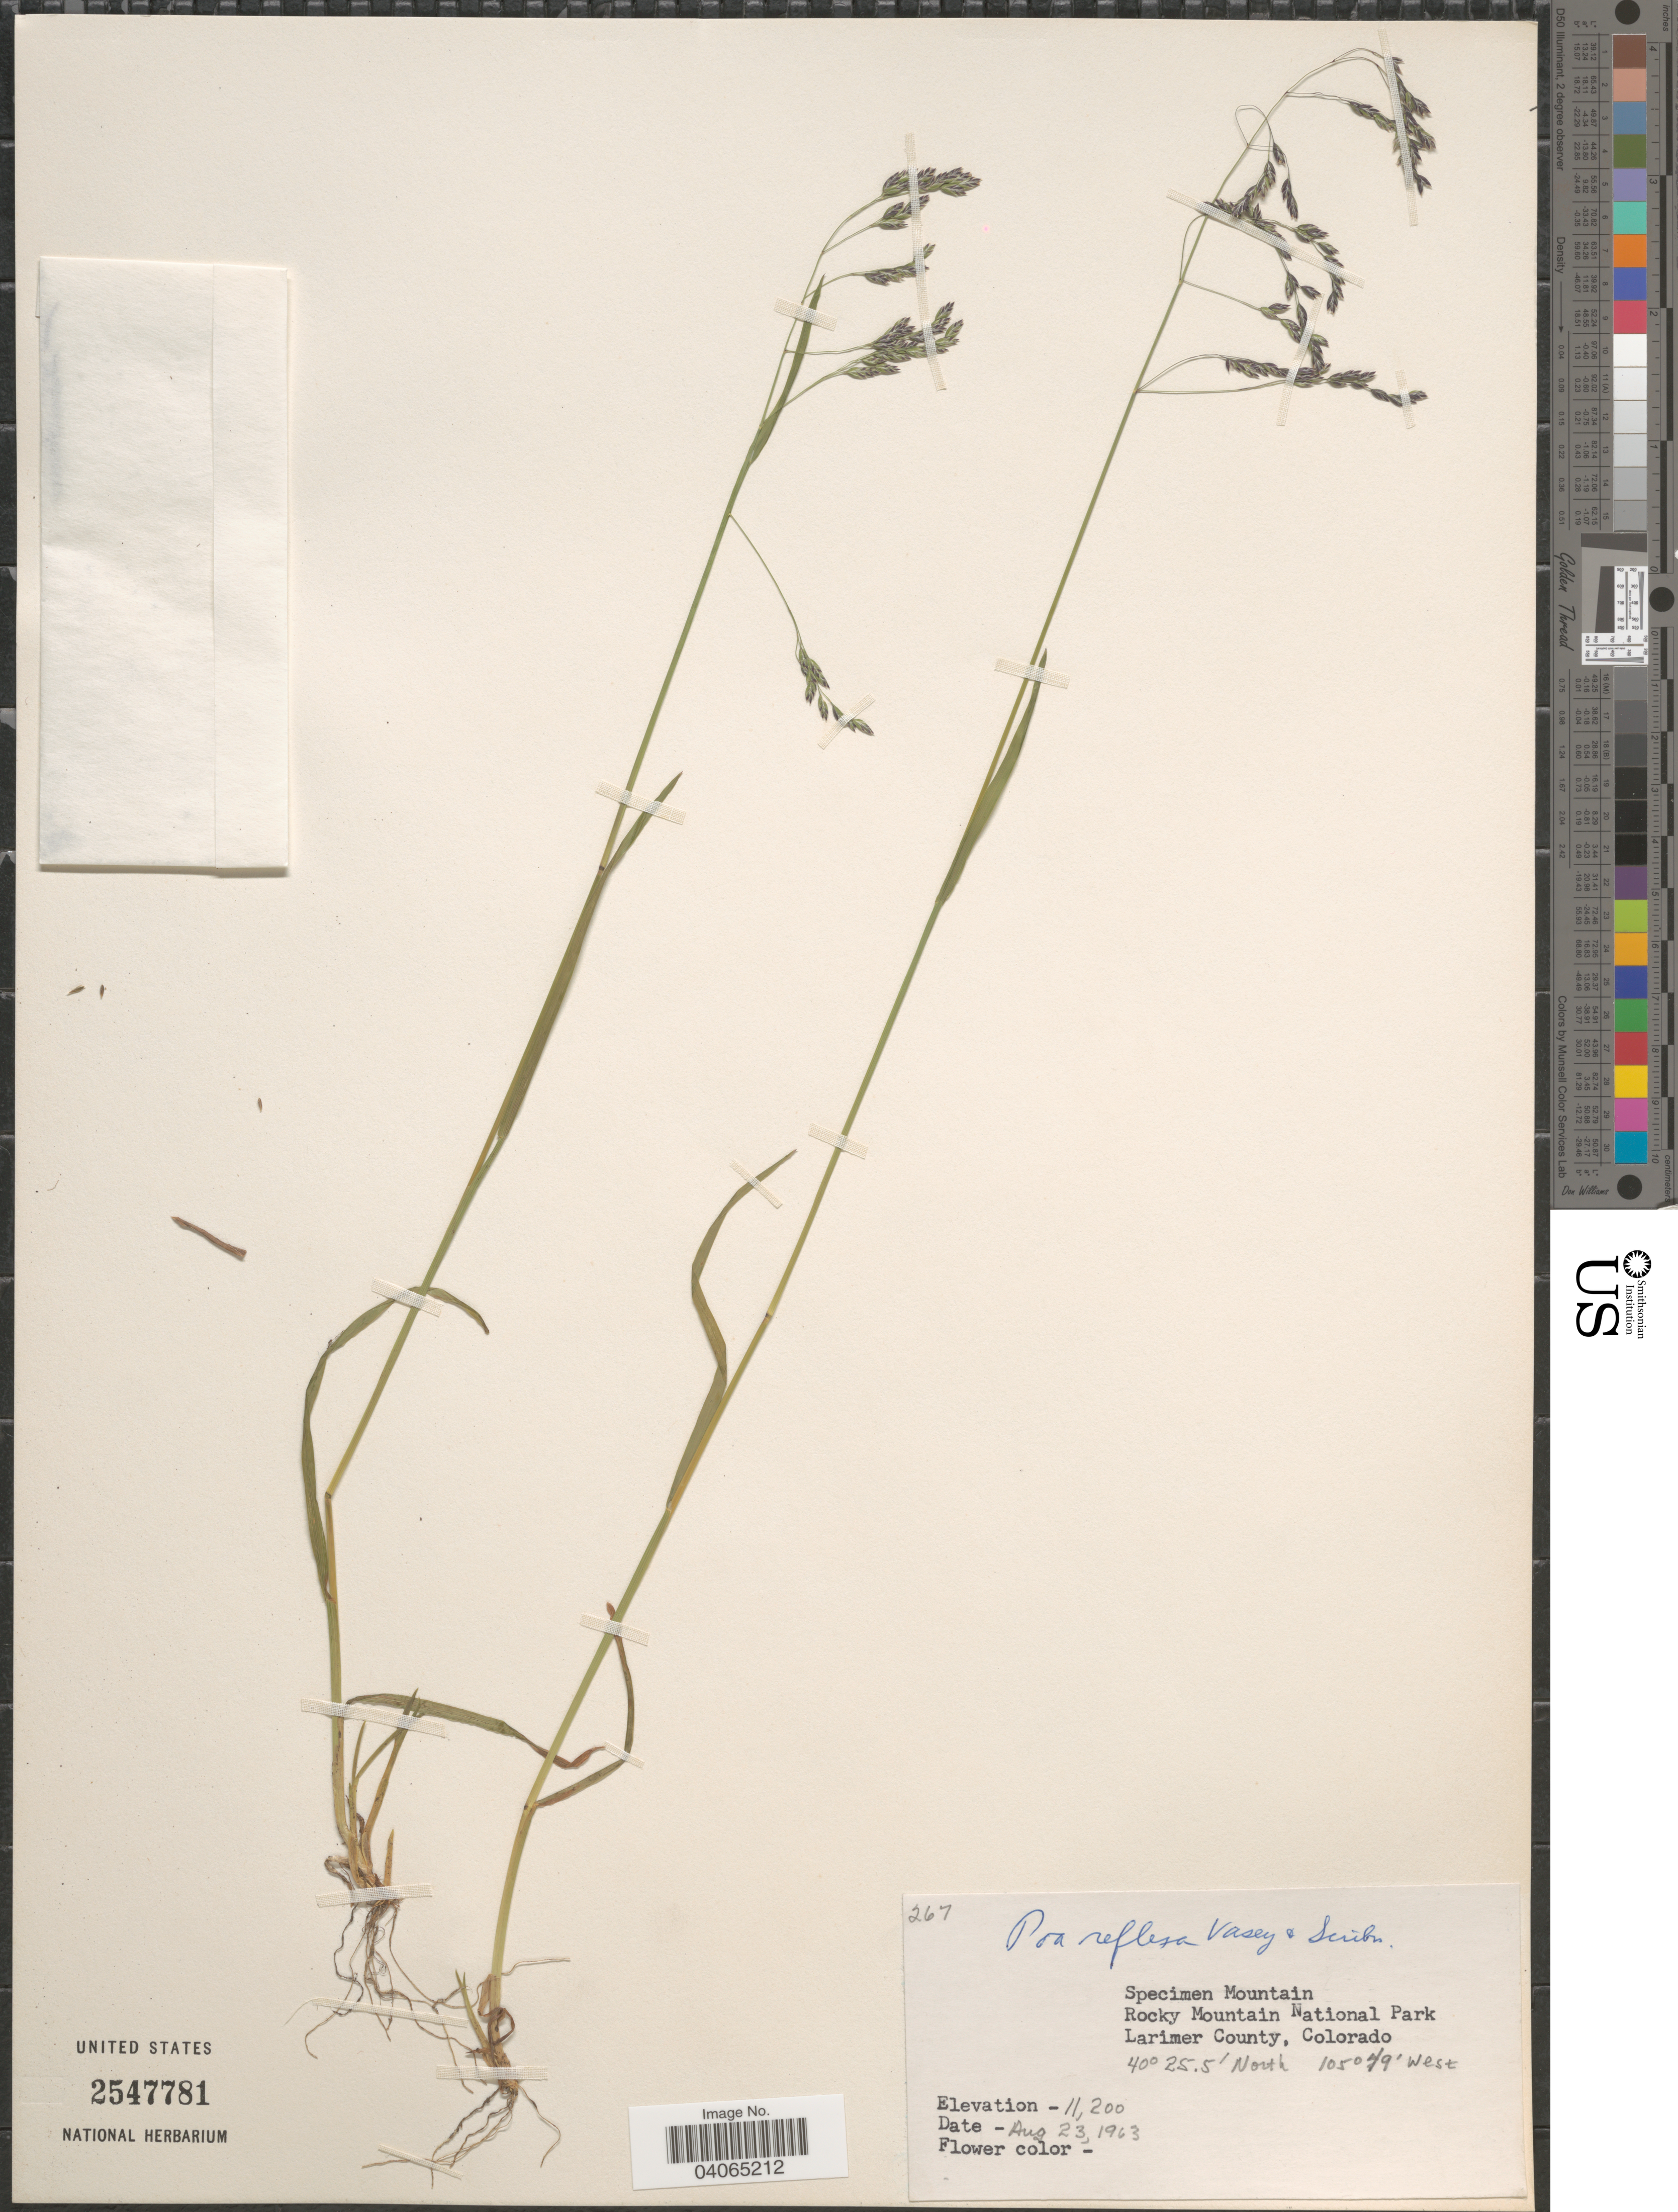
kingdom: Plantae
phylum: Tracheophyta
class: Liliopsida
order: Poales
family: Poaceae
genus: Poa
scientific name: Poa reflexa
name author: Vasey & Scribn.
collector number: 267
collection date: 1963-08-23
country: United States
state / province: Colorado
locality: Specimen Mountain. Rocky Mountain National Park. Larimer County.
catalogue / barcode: US 2547781